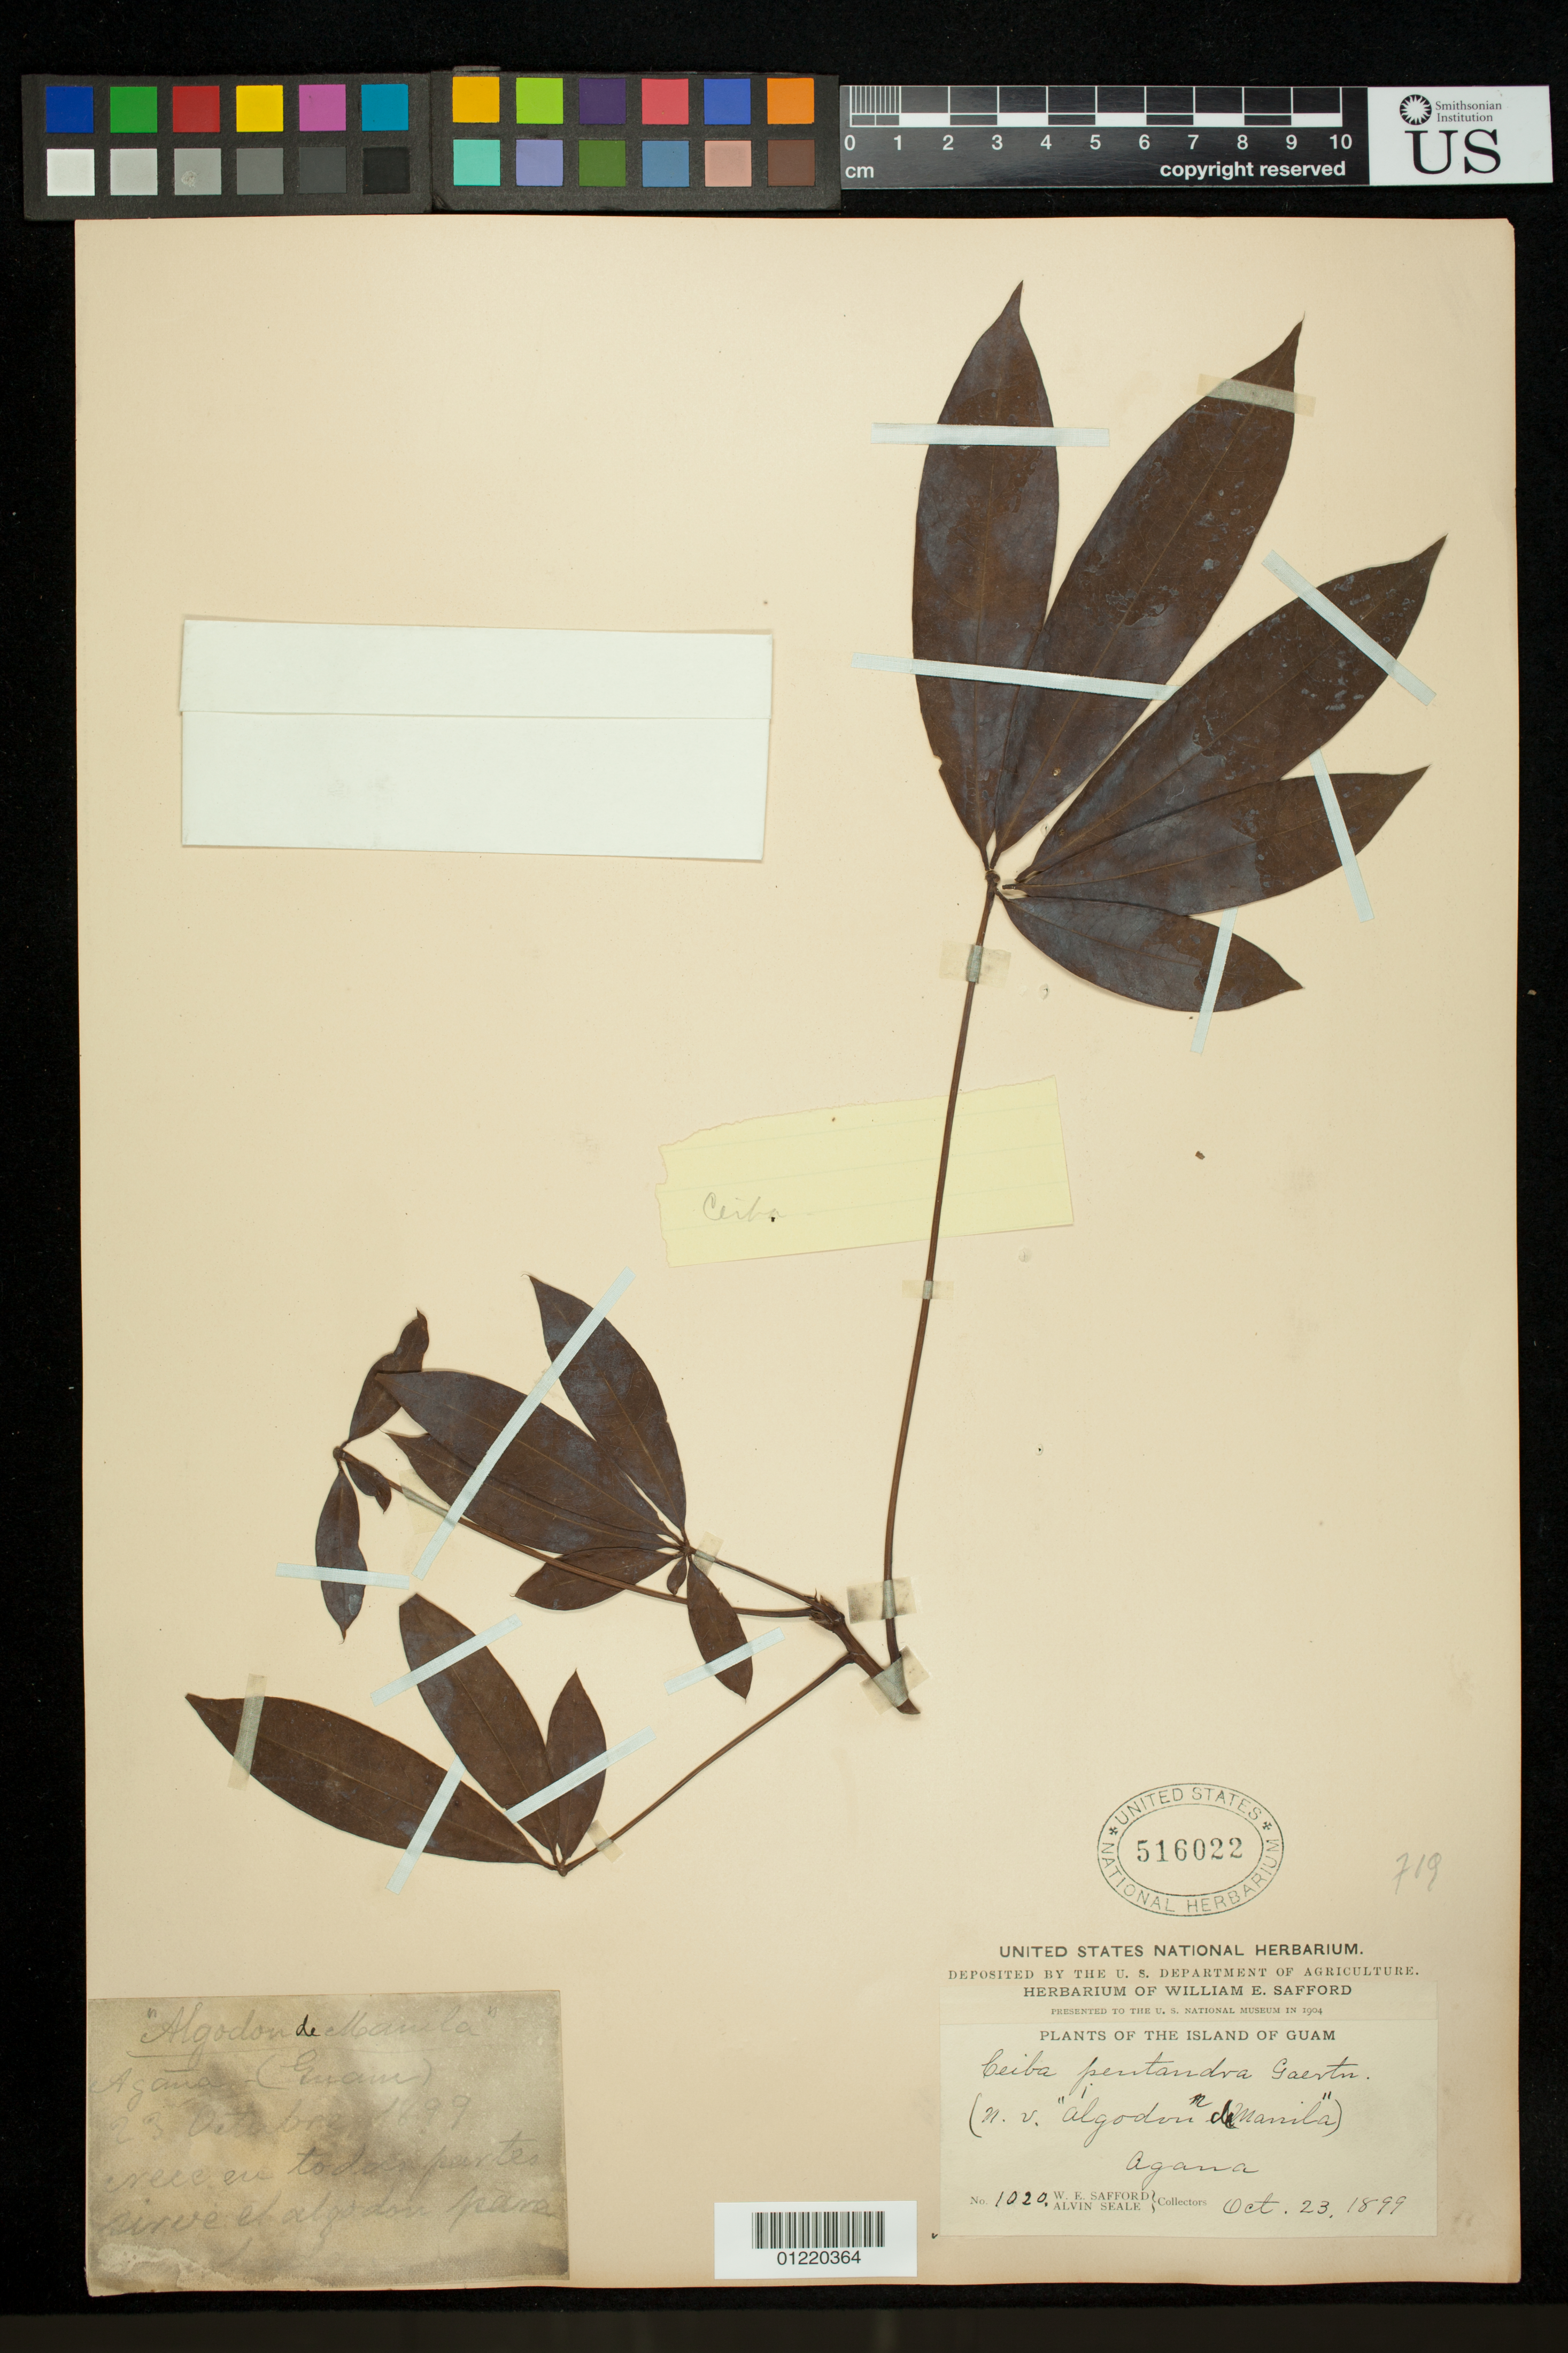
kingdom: Plantae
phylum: Tracheophyta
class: Magnoliopsida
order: Malvales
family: Malvaceae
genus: Ceiba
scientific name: Ceiba pentandra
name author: (L.) Gaertn.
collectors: W. E. Safford & A. Seale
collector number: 1020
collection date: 1899-10-23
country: Guam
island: Guam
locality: Agana Heights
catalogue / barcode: US 516022